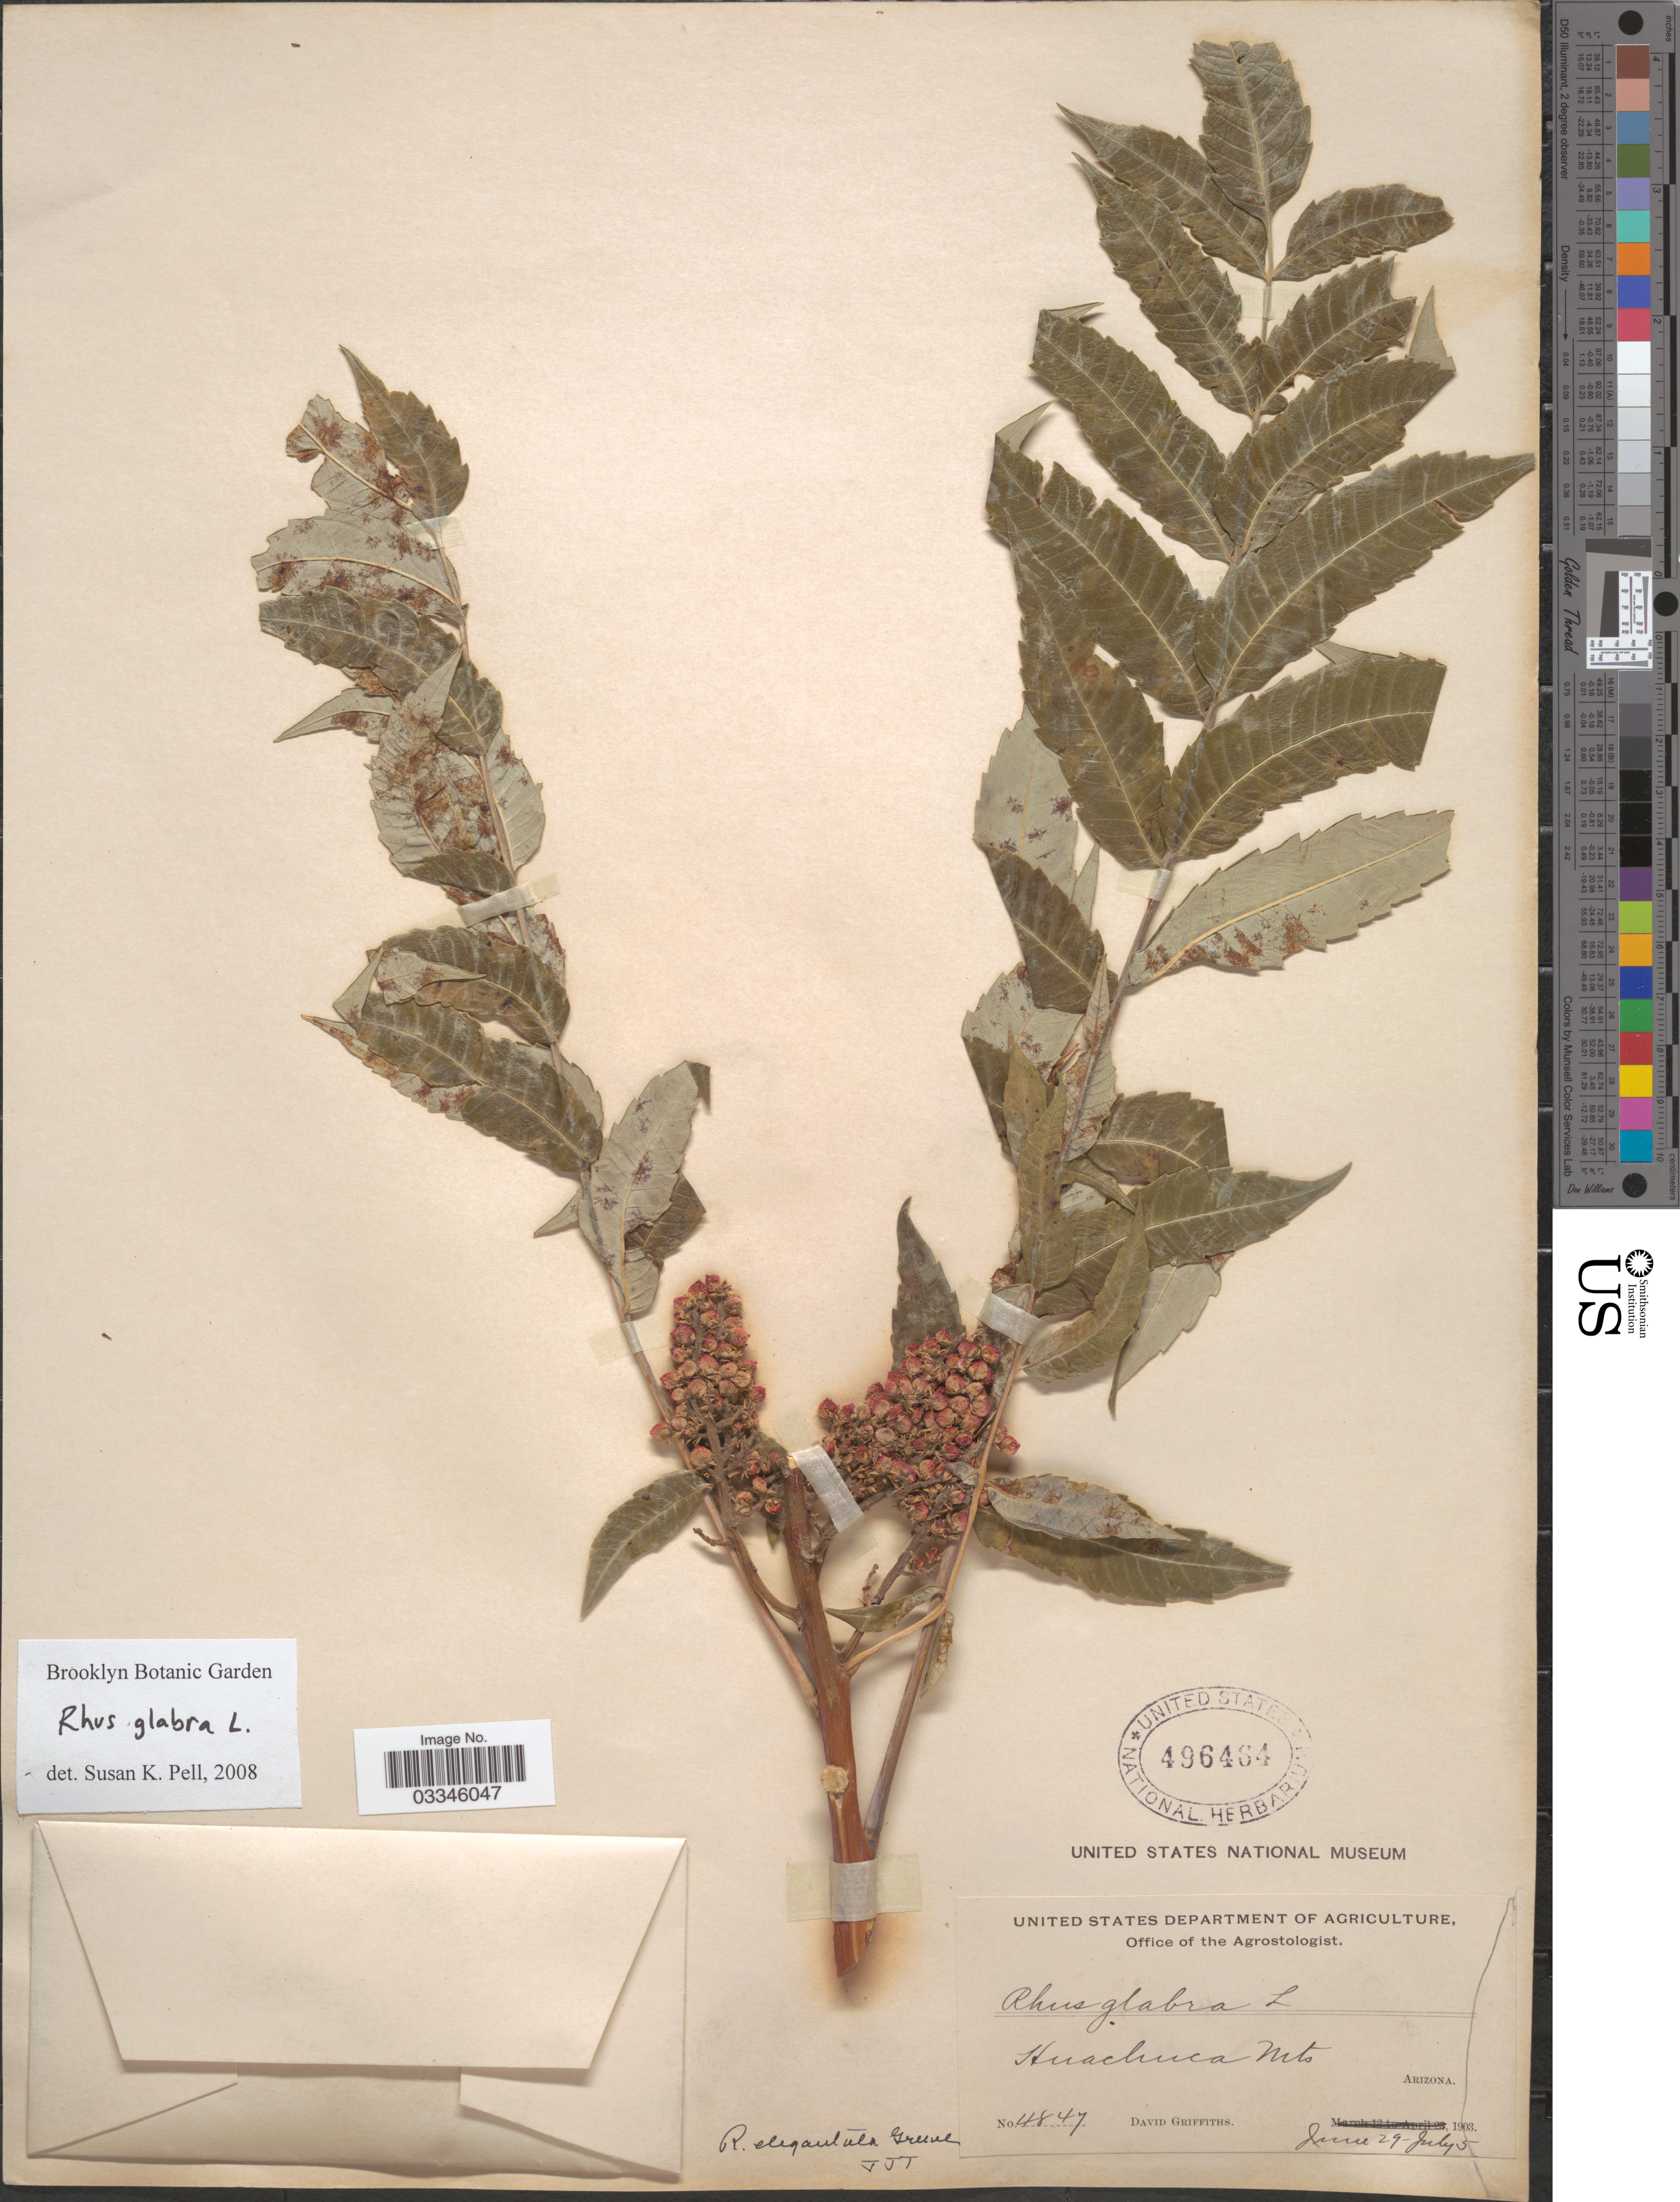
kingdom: Plantae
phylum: Tracheophyta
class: Magnoliopsida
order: Sapindales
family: Anacardiaceae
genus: Rhus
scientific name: Rhus glabra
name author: L.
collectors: D. Griffiths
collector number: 4847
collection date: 1903-06-29/1903-07-05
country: United States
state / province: Arizona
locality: Huachuca Mts.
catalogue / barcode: US 496464